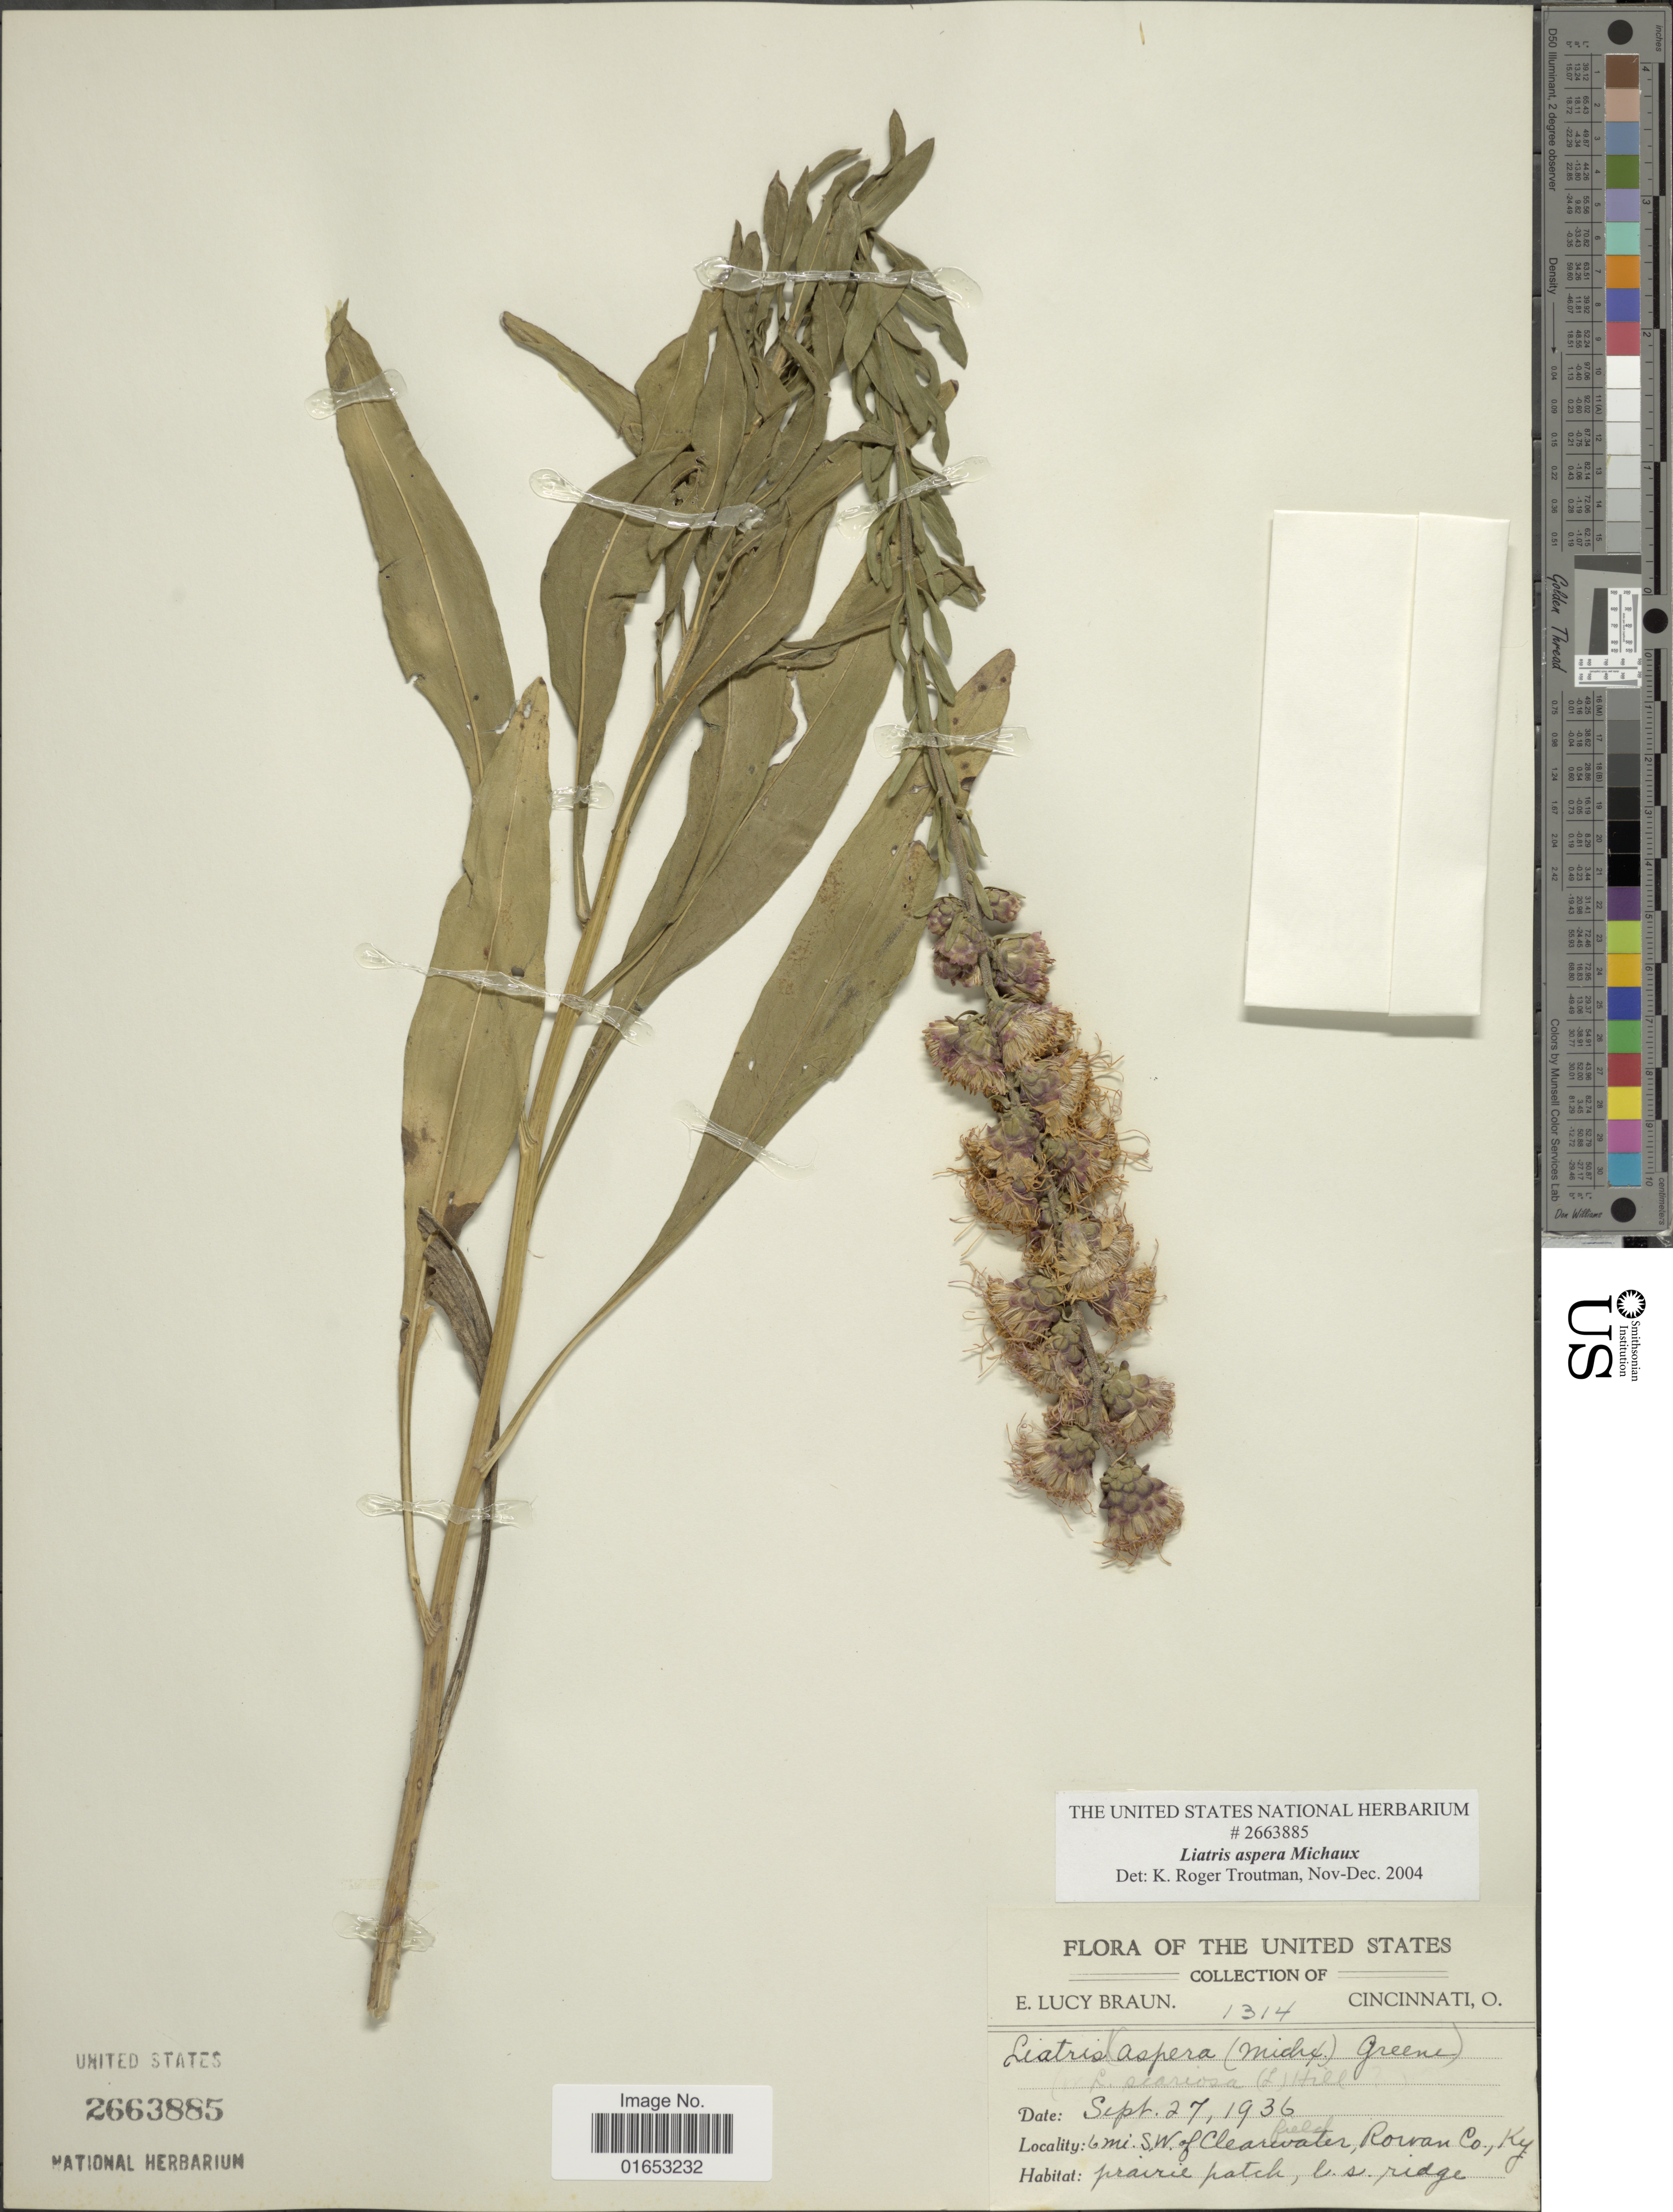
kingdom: Plantae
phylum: Tracheophyta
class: Magnoliopsida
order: Asterales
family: Asteraceae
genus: Liatris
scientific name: Liatris aspera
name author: Michx.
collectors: E. L. Braun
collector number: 1314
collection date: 1936-09-27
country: United States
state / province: Kentucky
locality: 6 mi. SW of Clearwater Rowan Co.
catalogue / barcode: US 2663885